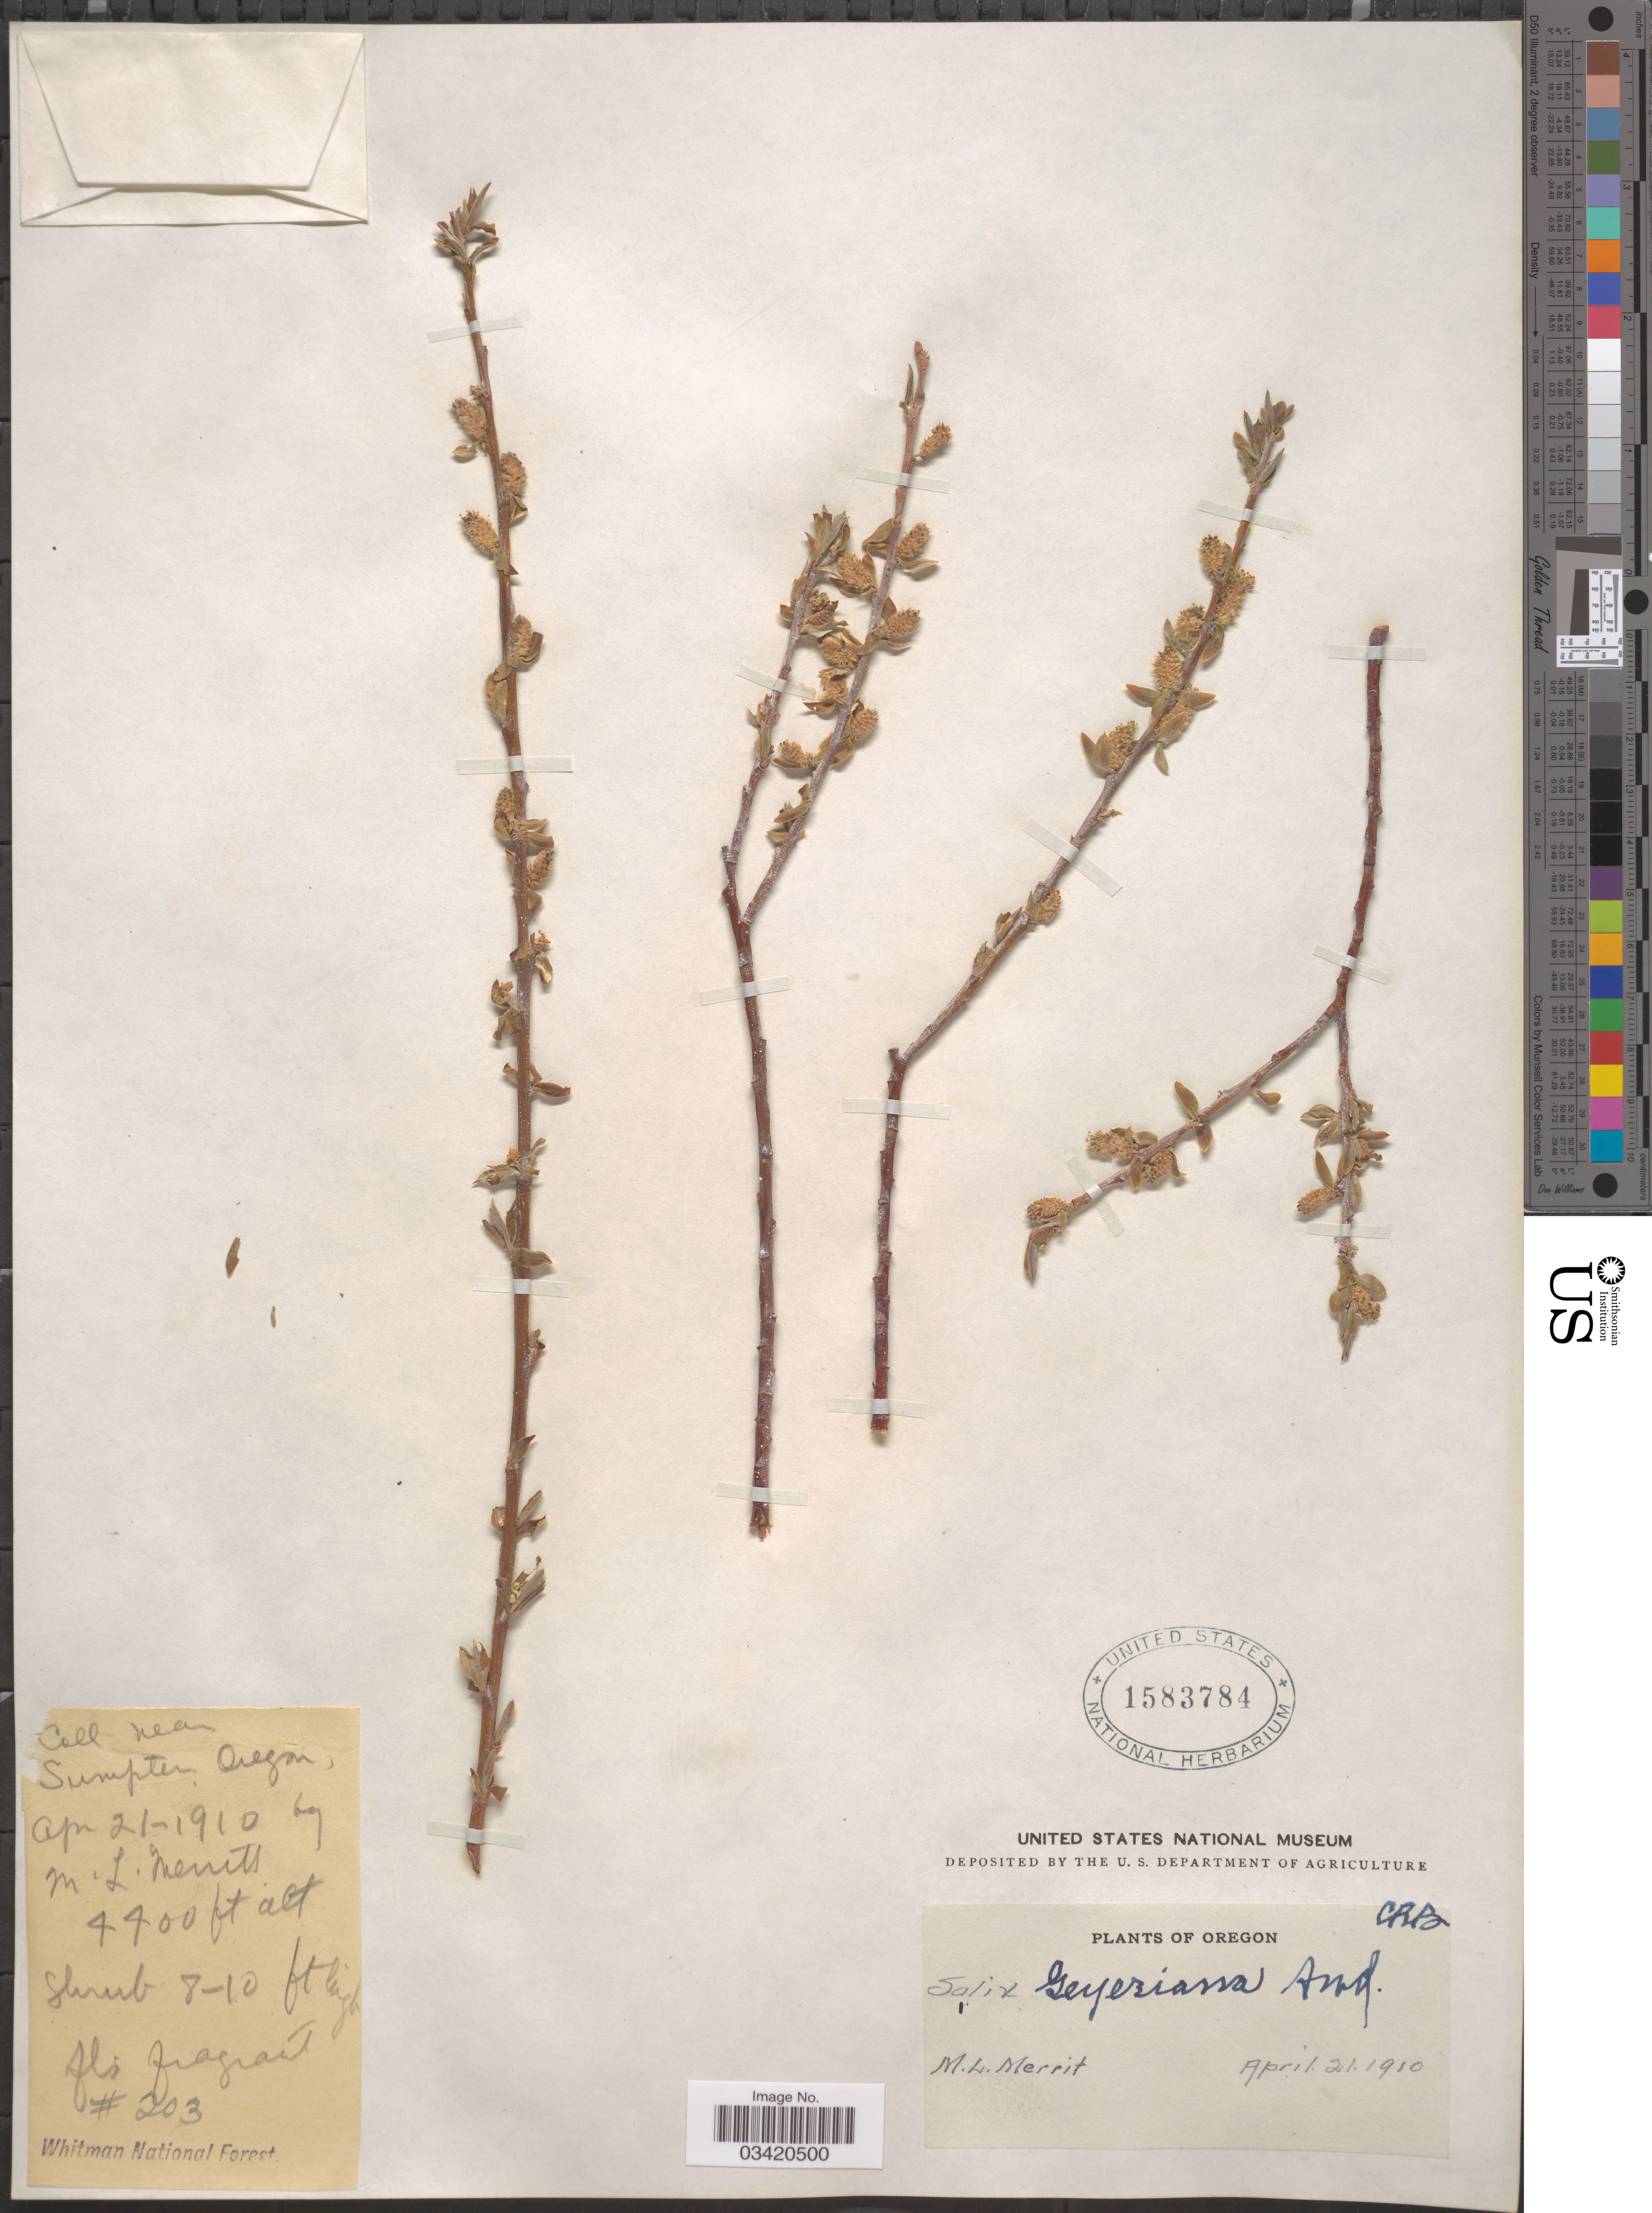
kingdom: Plantae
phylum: Tracheophyta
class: Magnoliopsida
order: Malpighiales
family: Salicaceae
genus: Salix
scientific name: Salix geyeriana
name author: Andersson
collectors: M. L. Merritt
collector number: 203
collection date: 1910-04-21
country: United States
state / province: Oregon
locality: Near Sumpter. Whitman National Forest.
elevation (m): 1341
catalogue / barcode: US 1583784